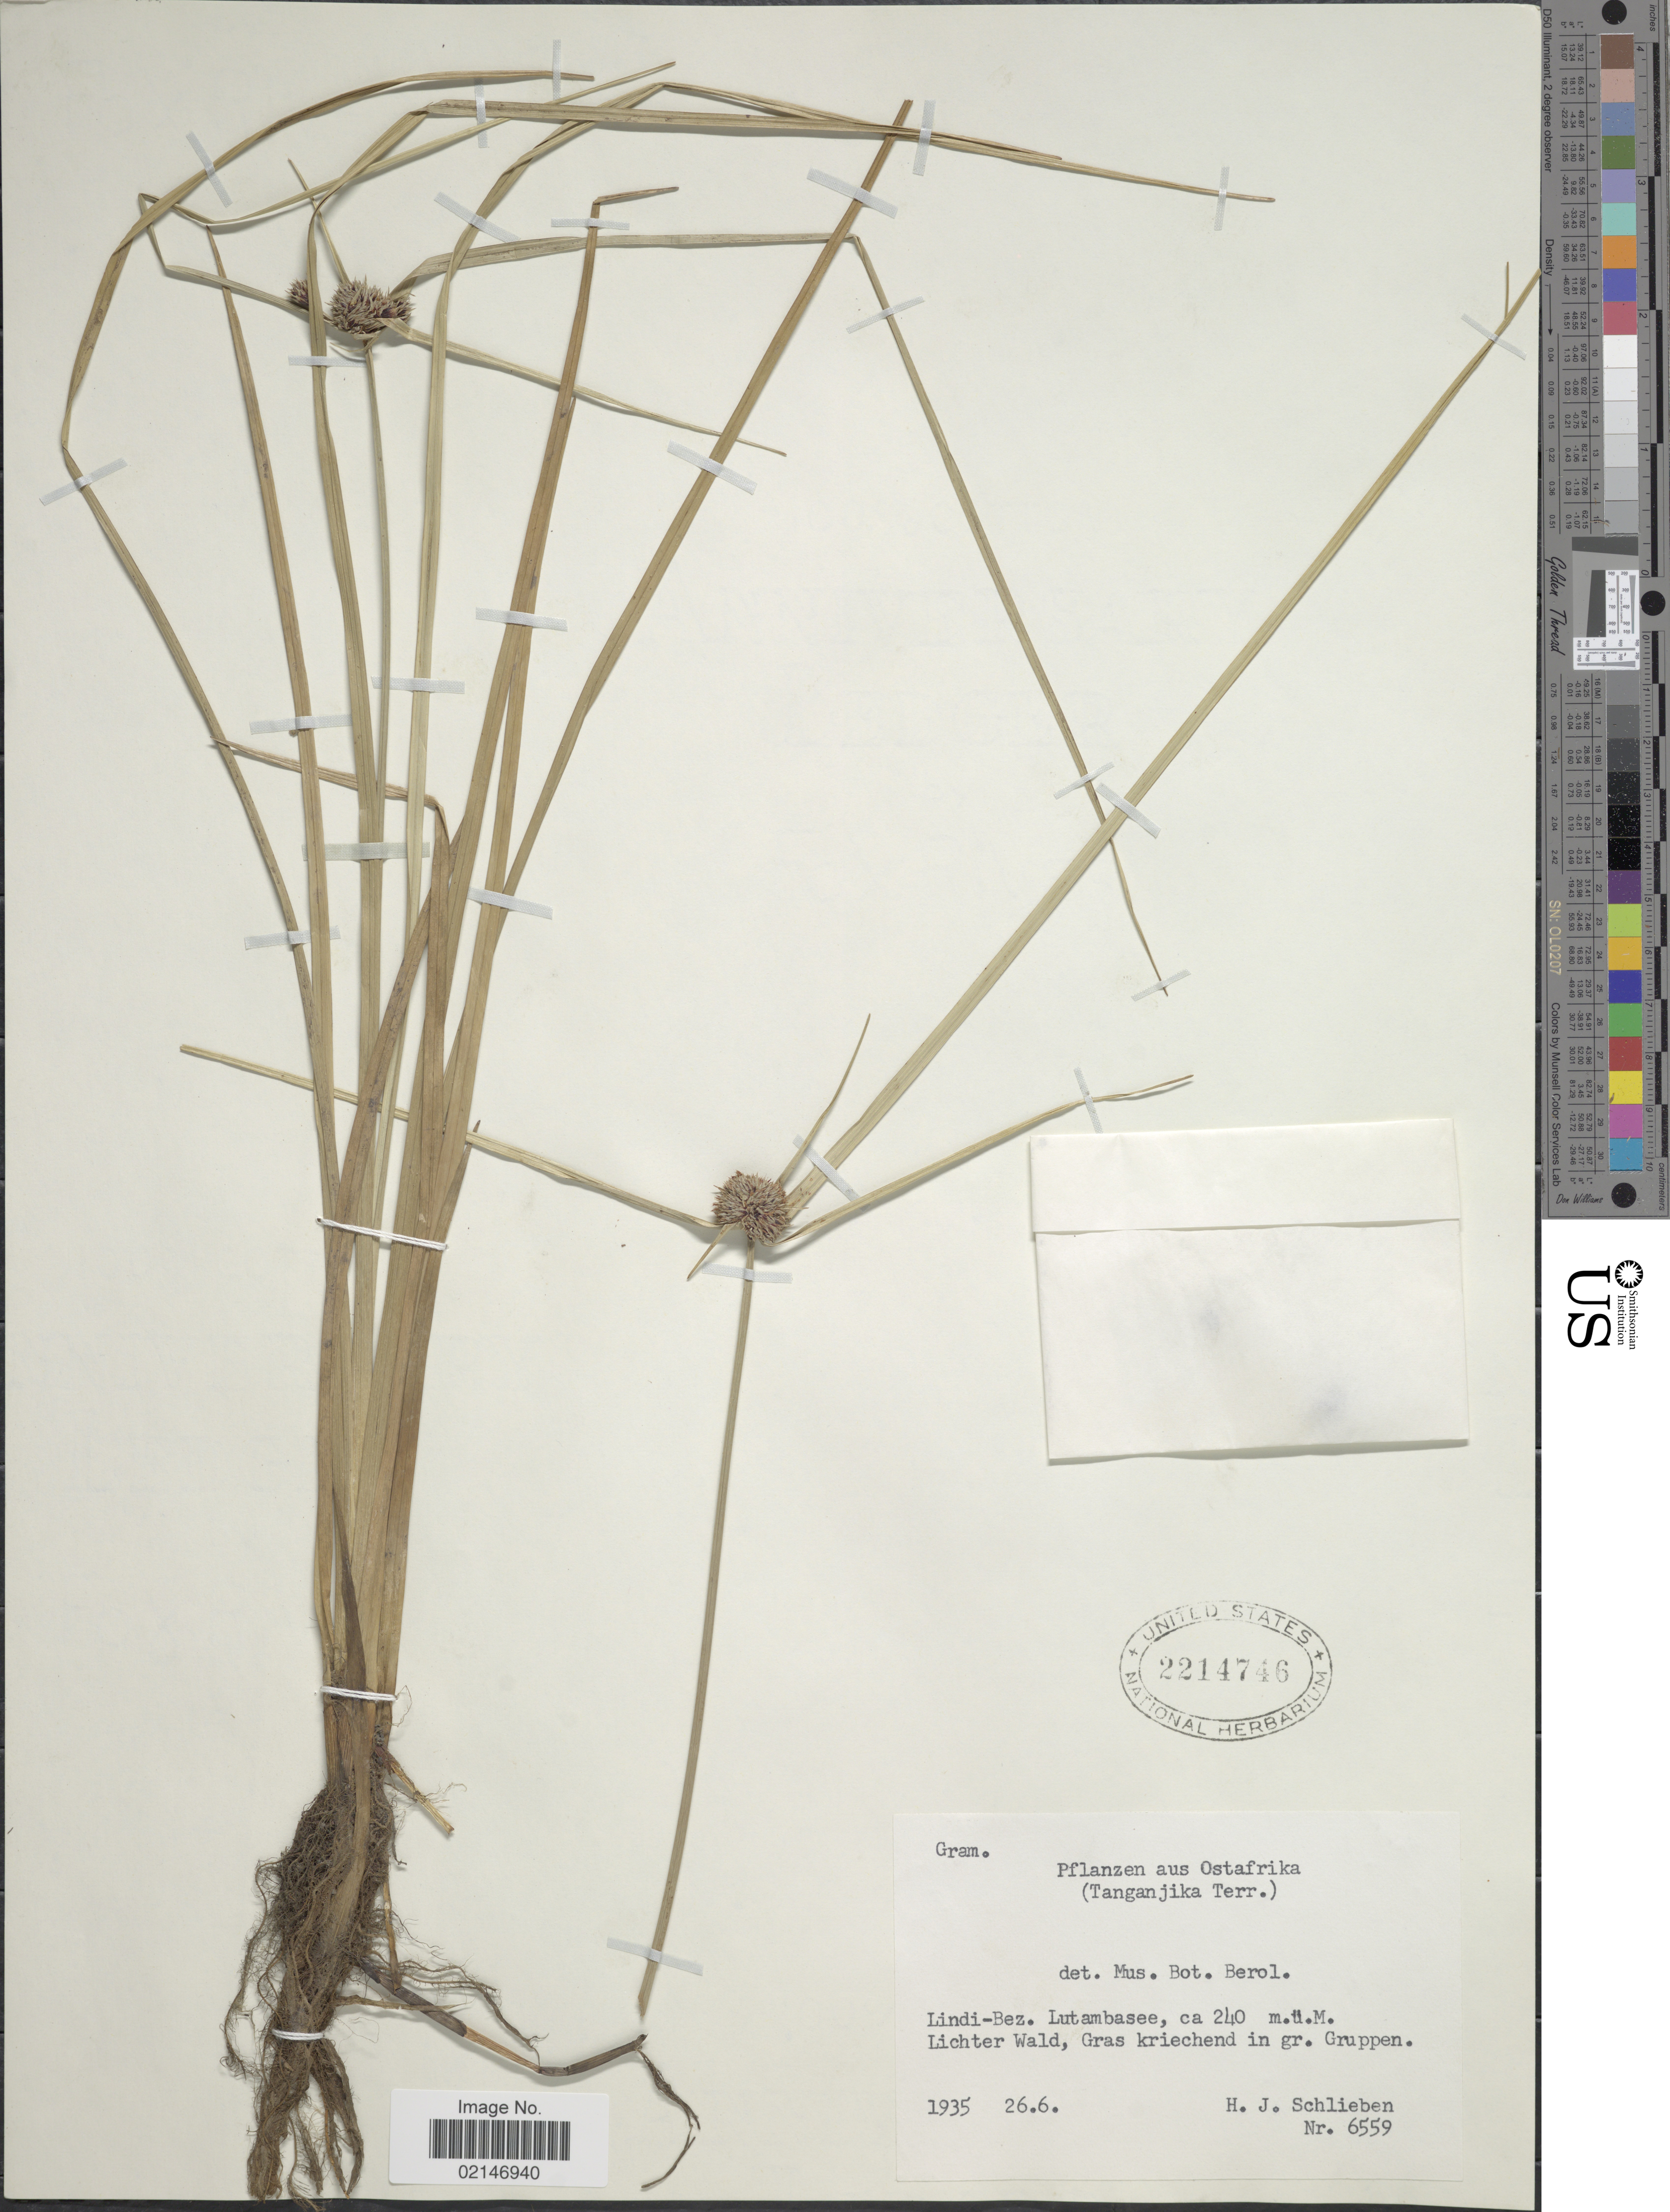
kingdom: Plantae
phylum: Tracheophyta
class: Liliopsida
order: Poales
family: Cyperaceae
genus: Cyperus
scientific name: Cyperus blepharoleptos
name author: Steud.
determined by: Strong, Mark T., (BOT), Smithsonian Institution - National Museum of Natural History (UNITED STATES)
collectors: H. J. Schlieben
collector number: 6559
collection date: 1935-06-26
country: Tanzania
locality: Aus Ostafrika (Tanganjika Terr.) Lindi-Bez. Lutambasee, Lichter Wald, Gras kriechend in gr. Gruppen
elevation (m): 240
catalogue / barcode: US 2214746